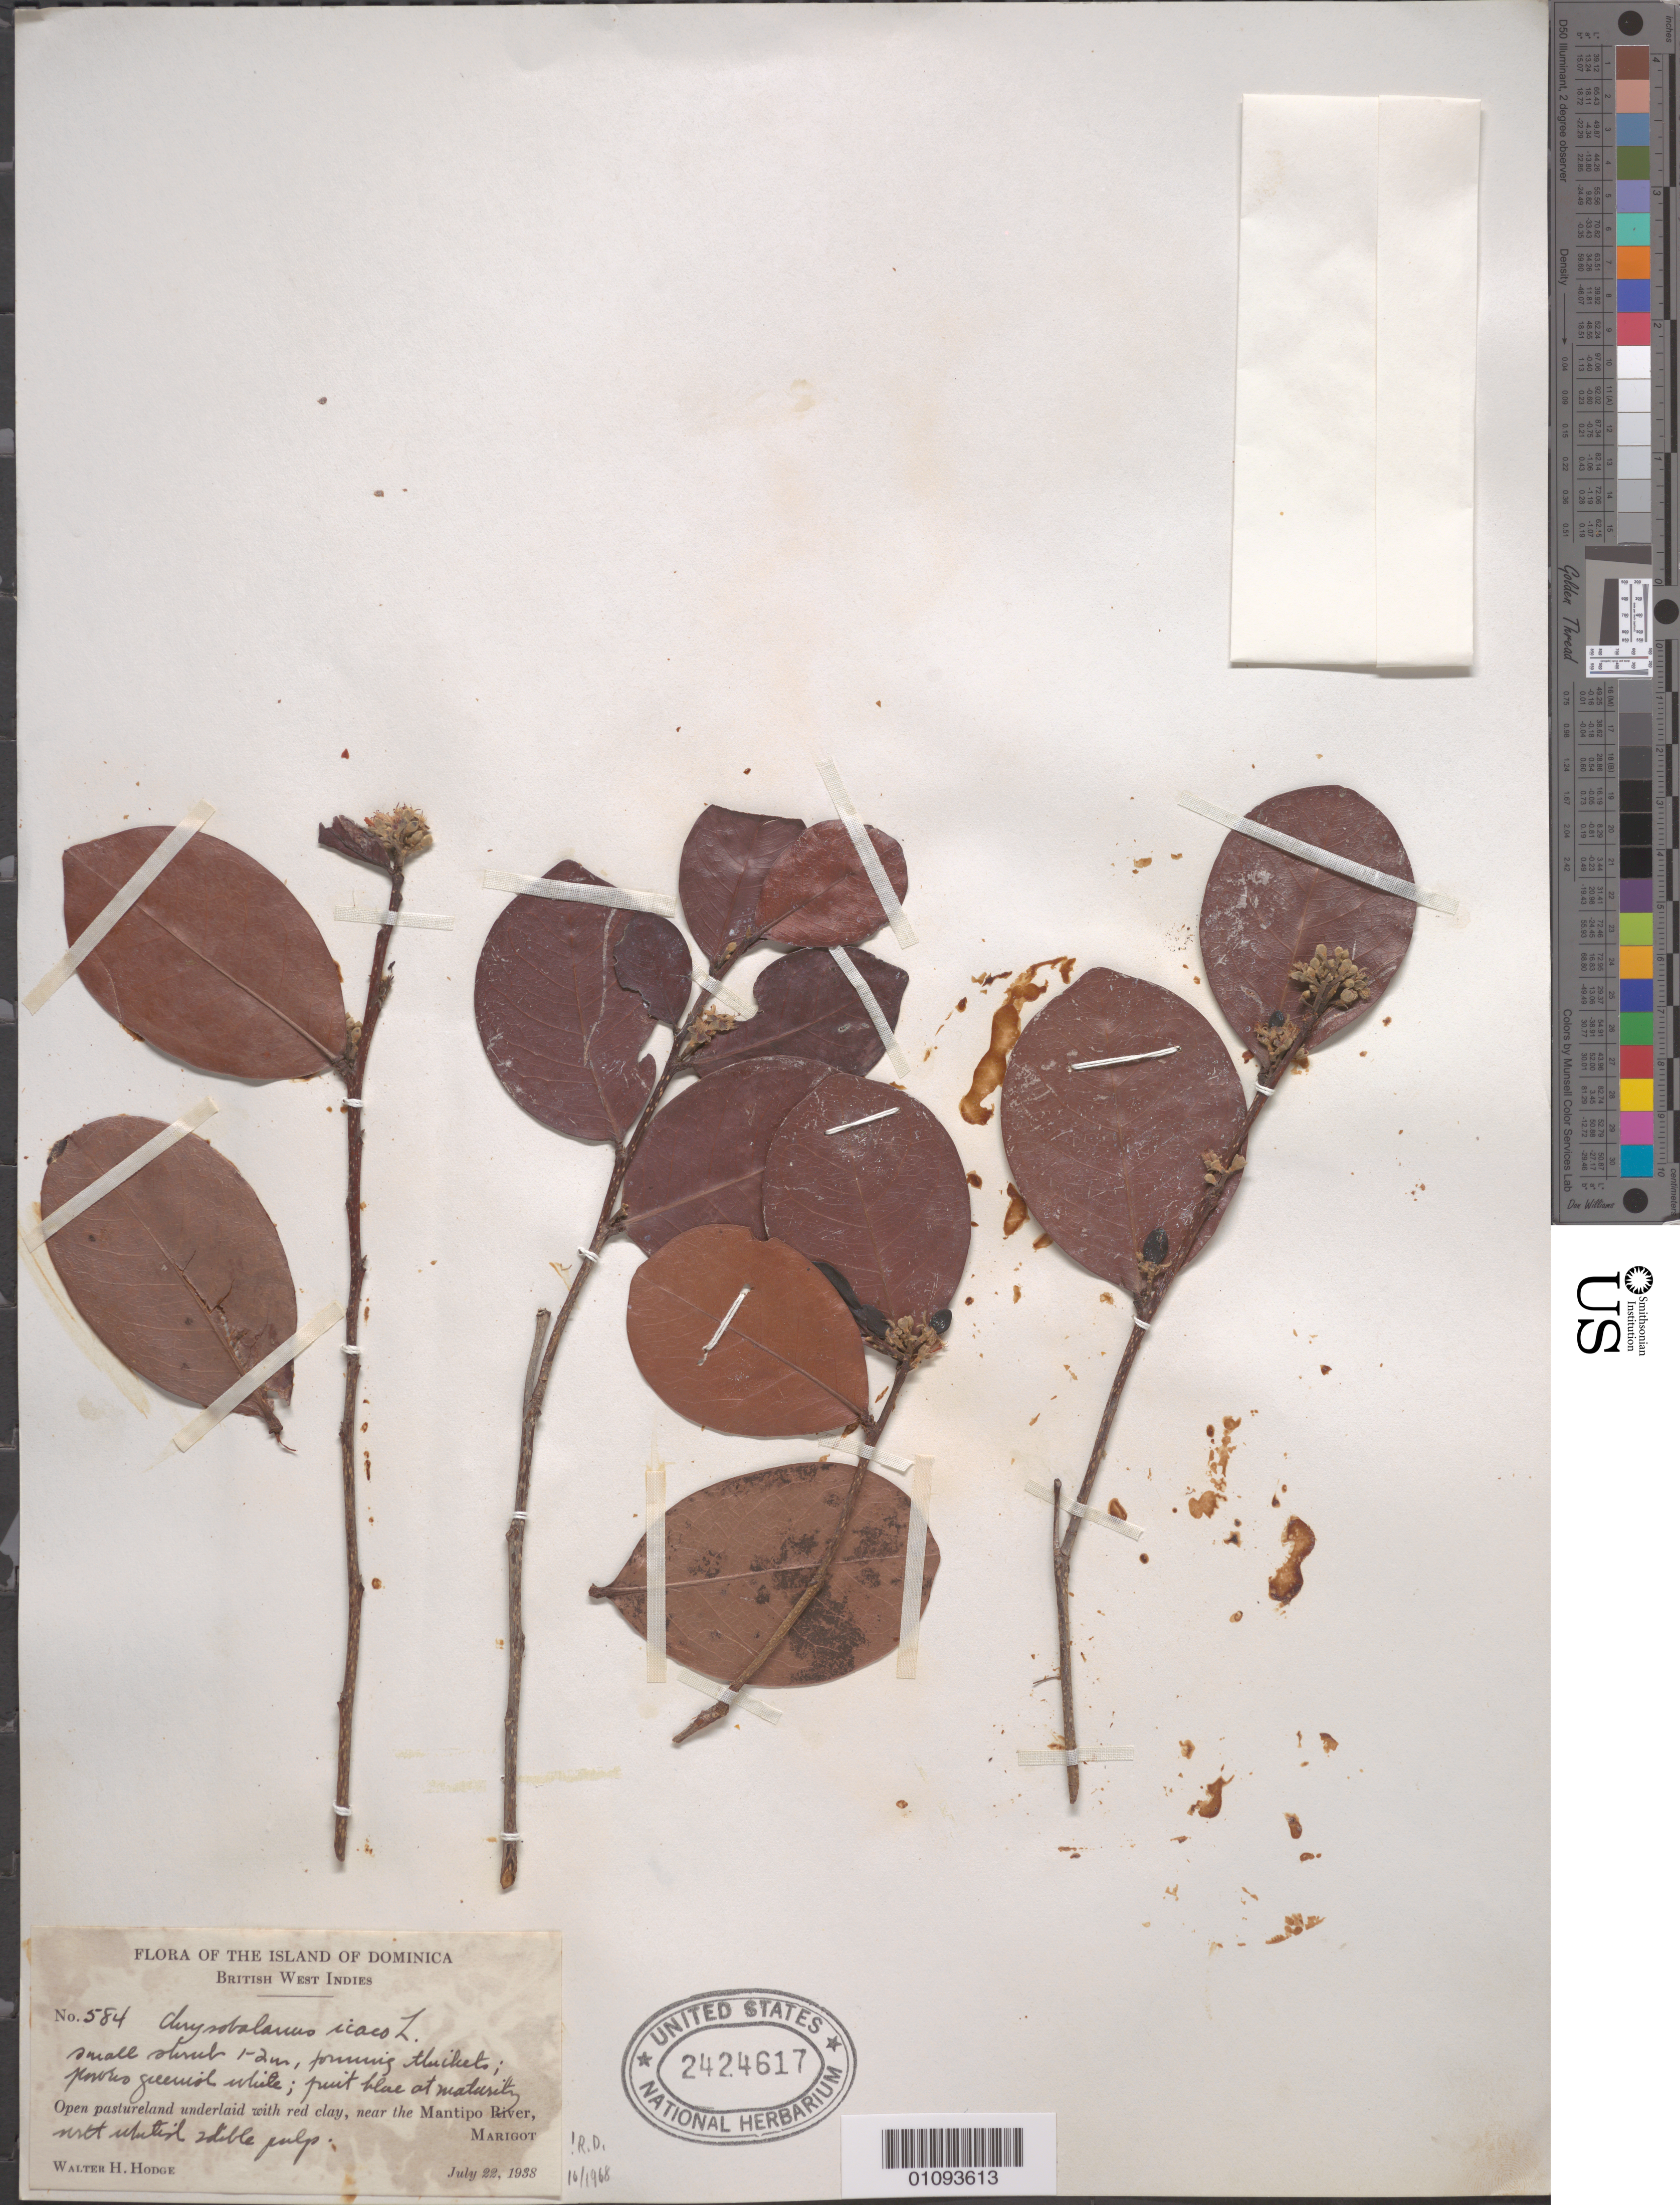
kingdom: Plantae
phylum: Tracheophyta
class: Magnoliopsida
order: Malpighiales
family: Chrysobalanaceae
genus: Chrysobalanus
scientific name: Chrysobalanus icaco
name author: L.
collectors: W. Hodge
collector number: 584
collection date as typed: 22 Jul 1938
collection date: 1938-07-22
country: Dominica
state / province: St. Andrew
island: Dominica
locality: Open pastureland underlaid with red clay, near the Mantipo River, Marigot.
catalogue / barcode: US 2424617